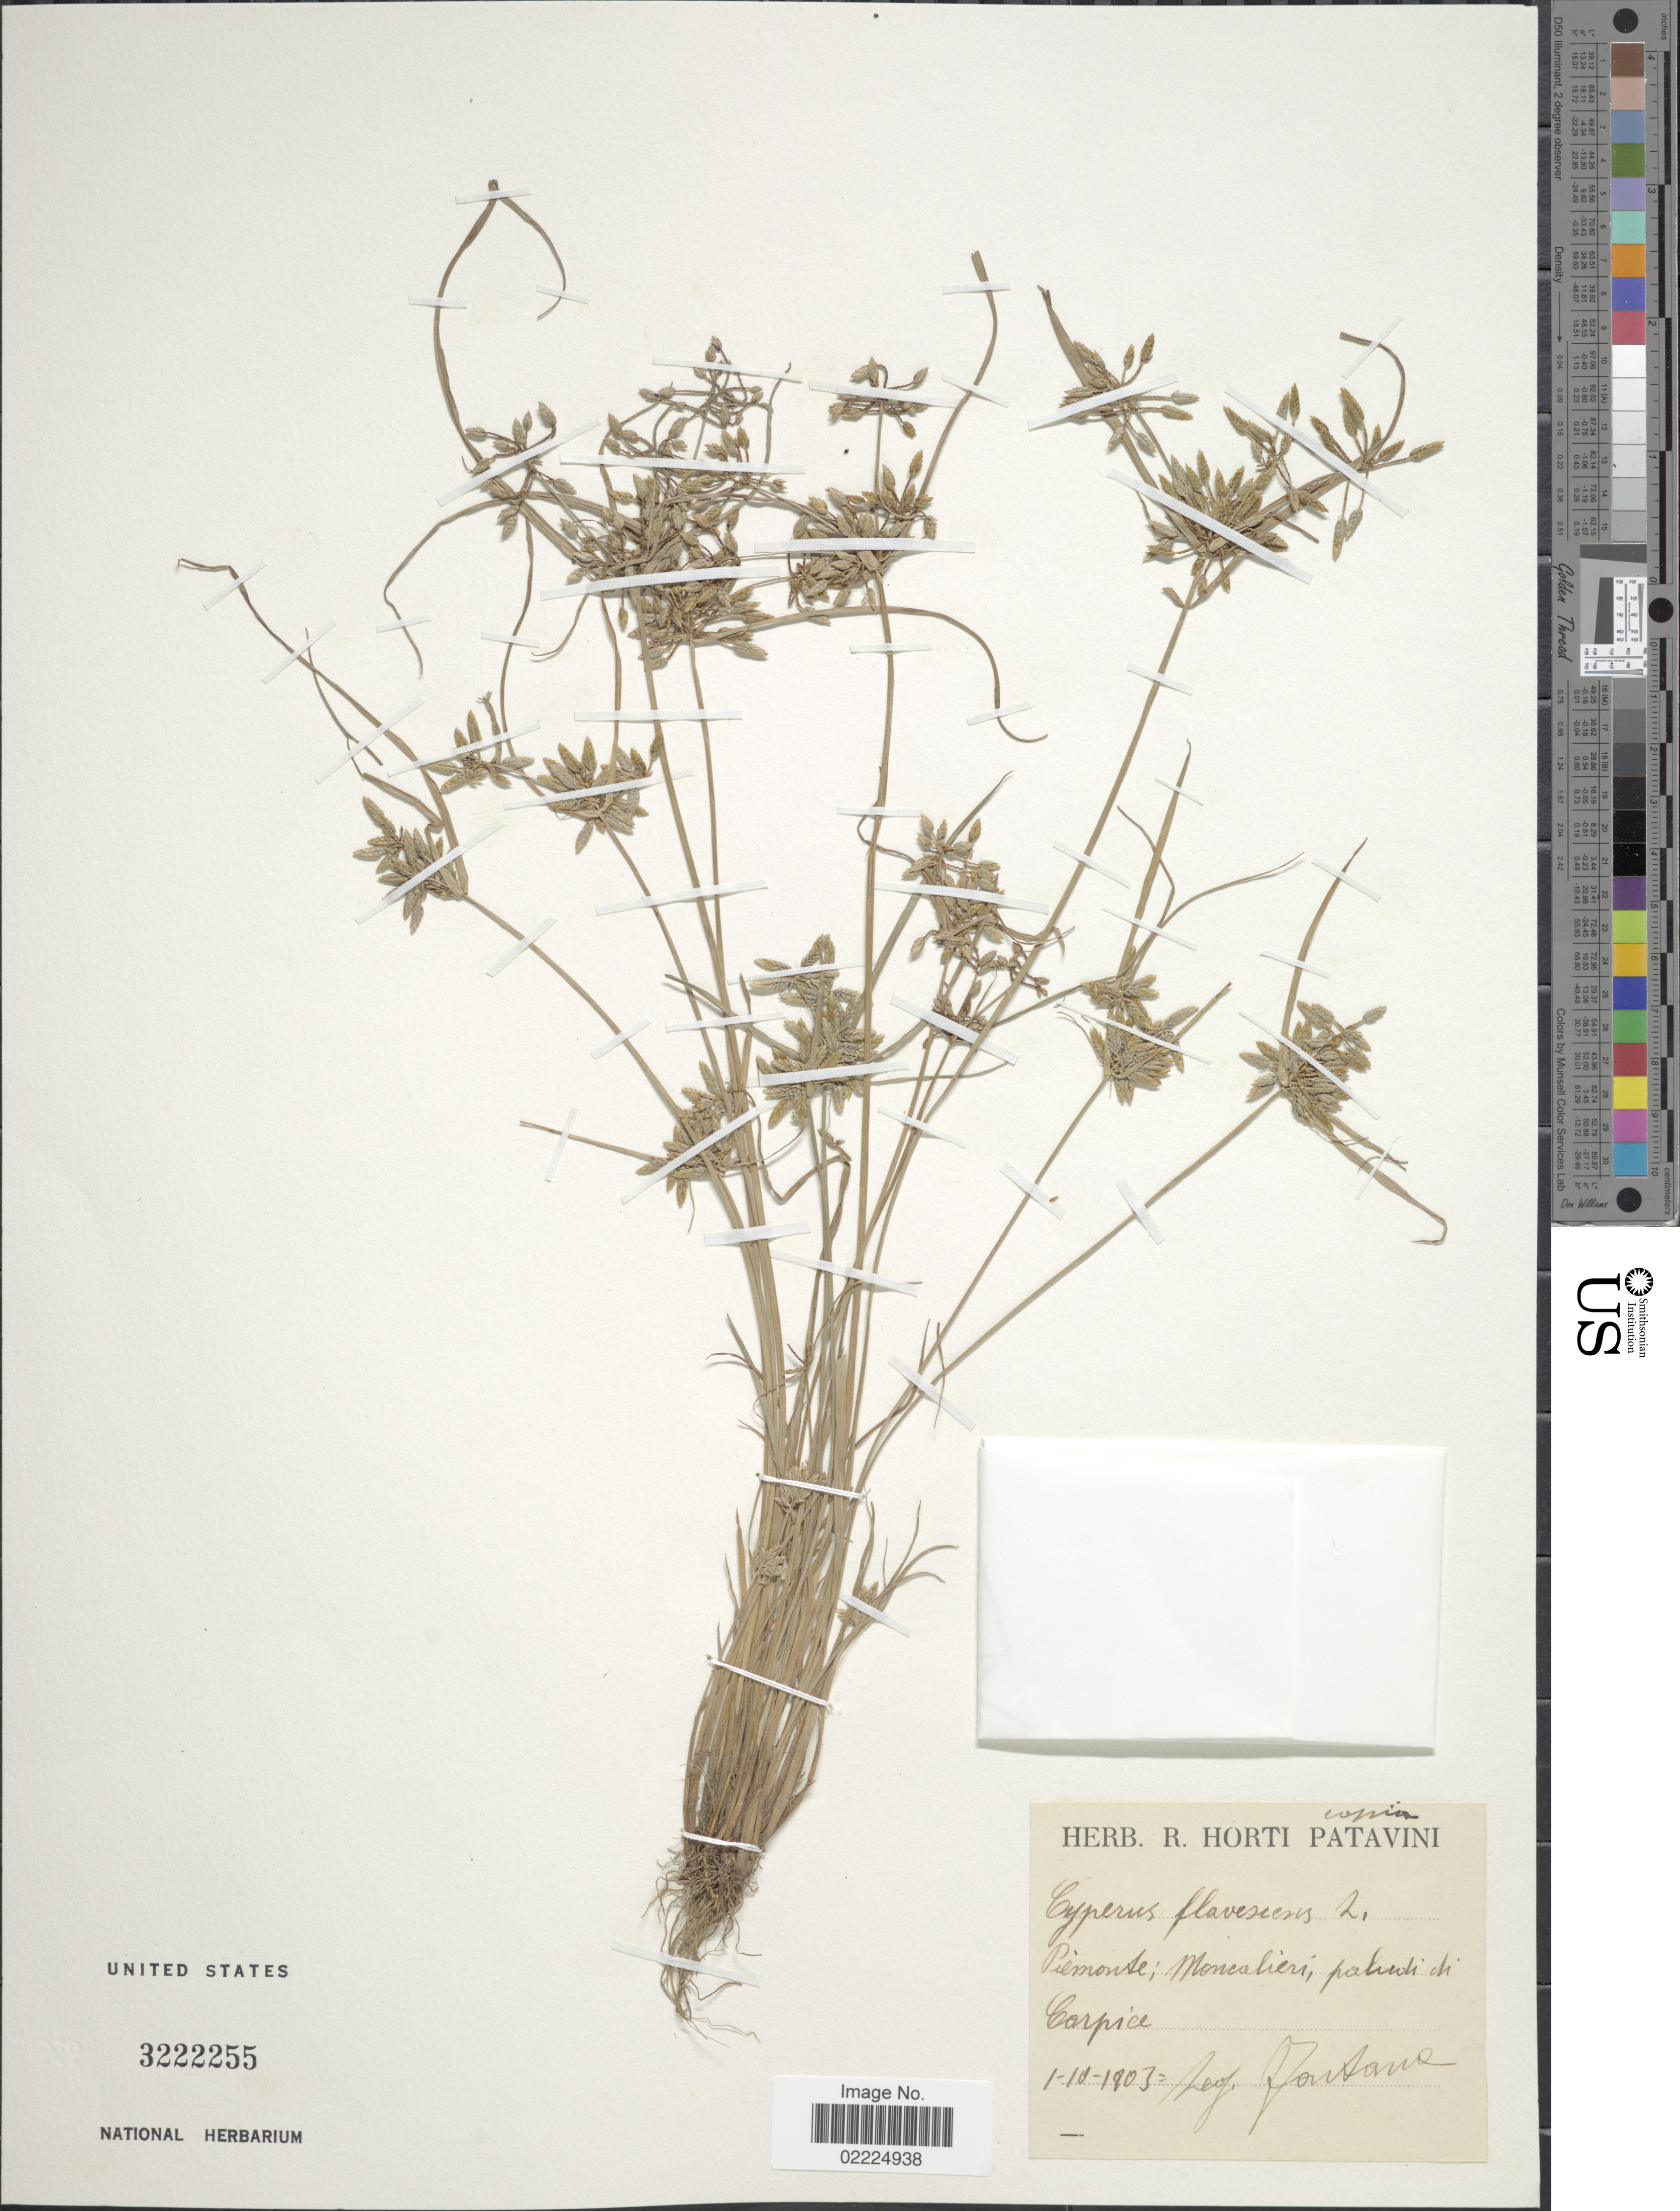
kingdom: Plantae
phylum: Tracheophyta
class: Liliopsida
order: Poales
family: Cyperaceae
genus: Cyperus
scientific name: Cyperus flavescens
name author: L.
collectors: Fontana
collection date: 1903-10-01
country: Italy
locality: Piemonte; Monealieri, paludi di Carpice [interpreted]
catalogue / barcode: US 3222255